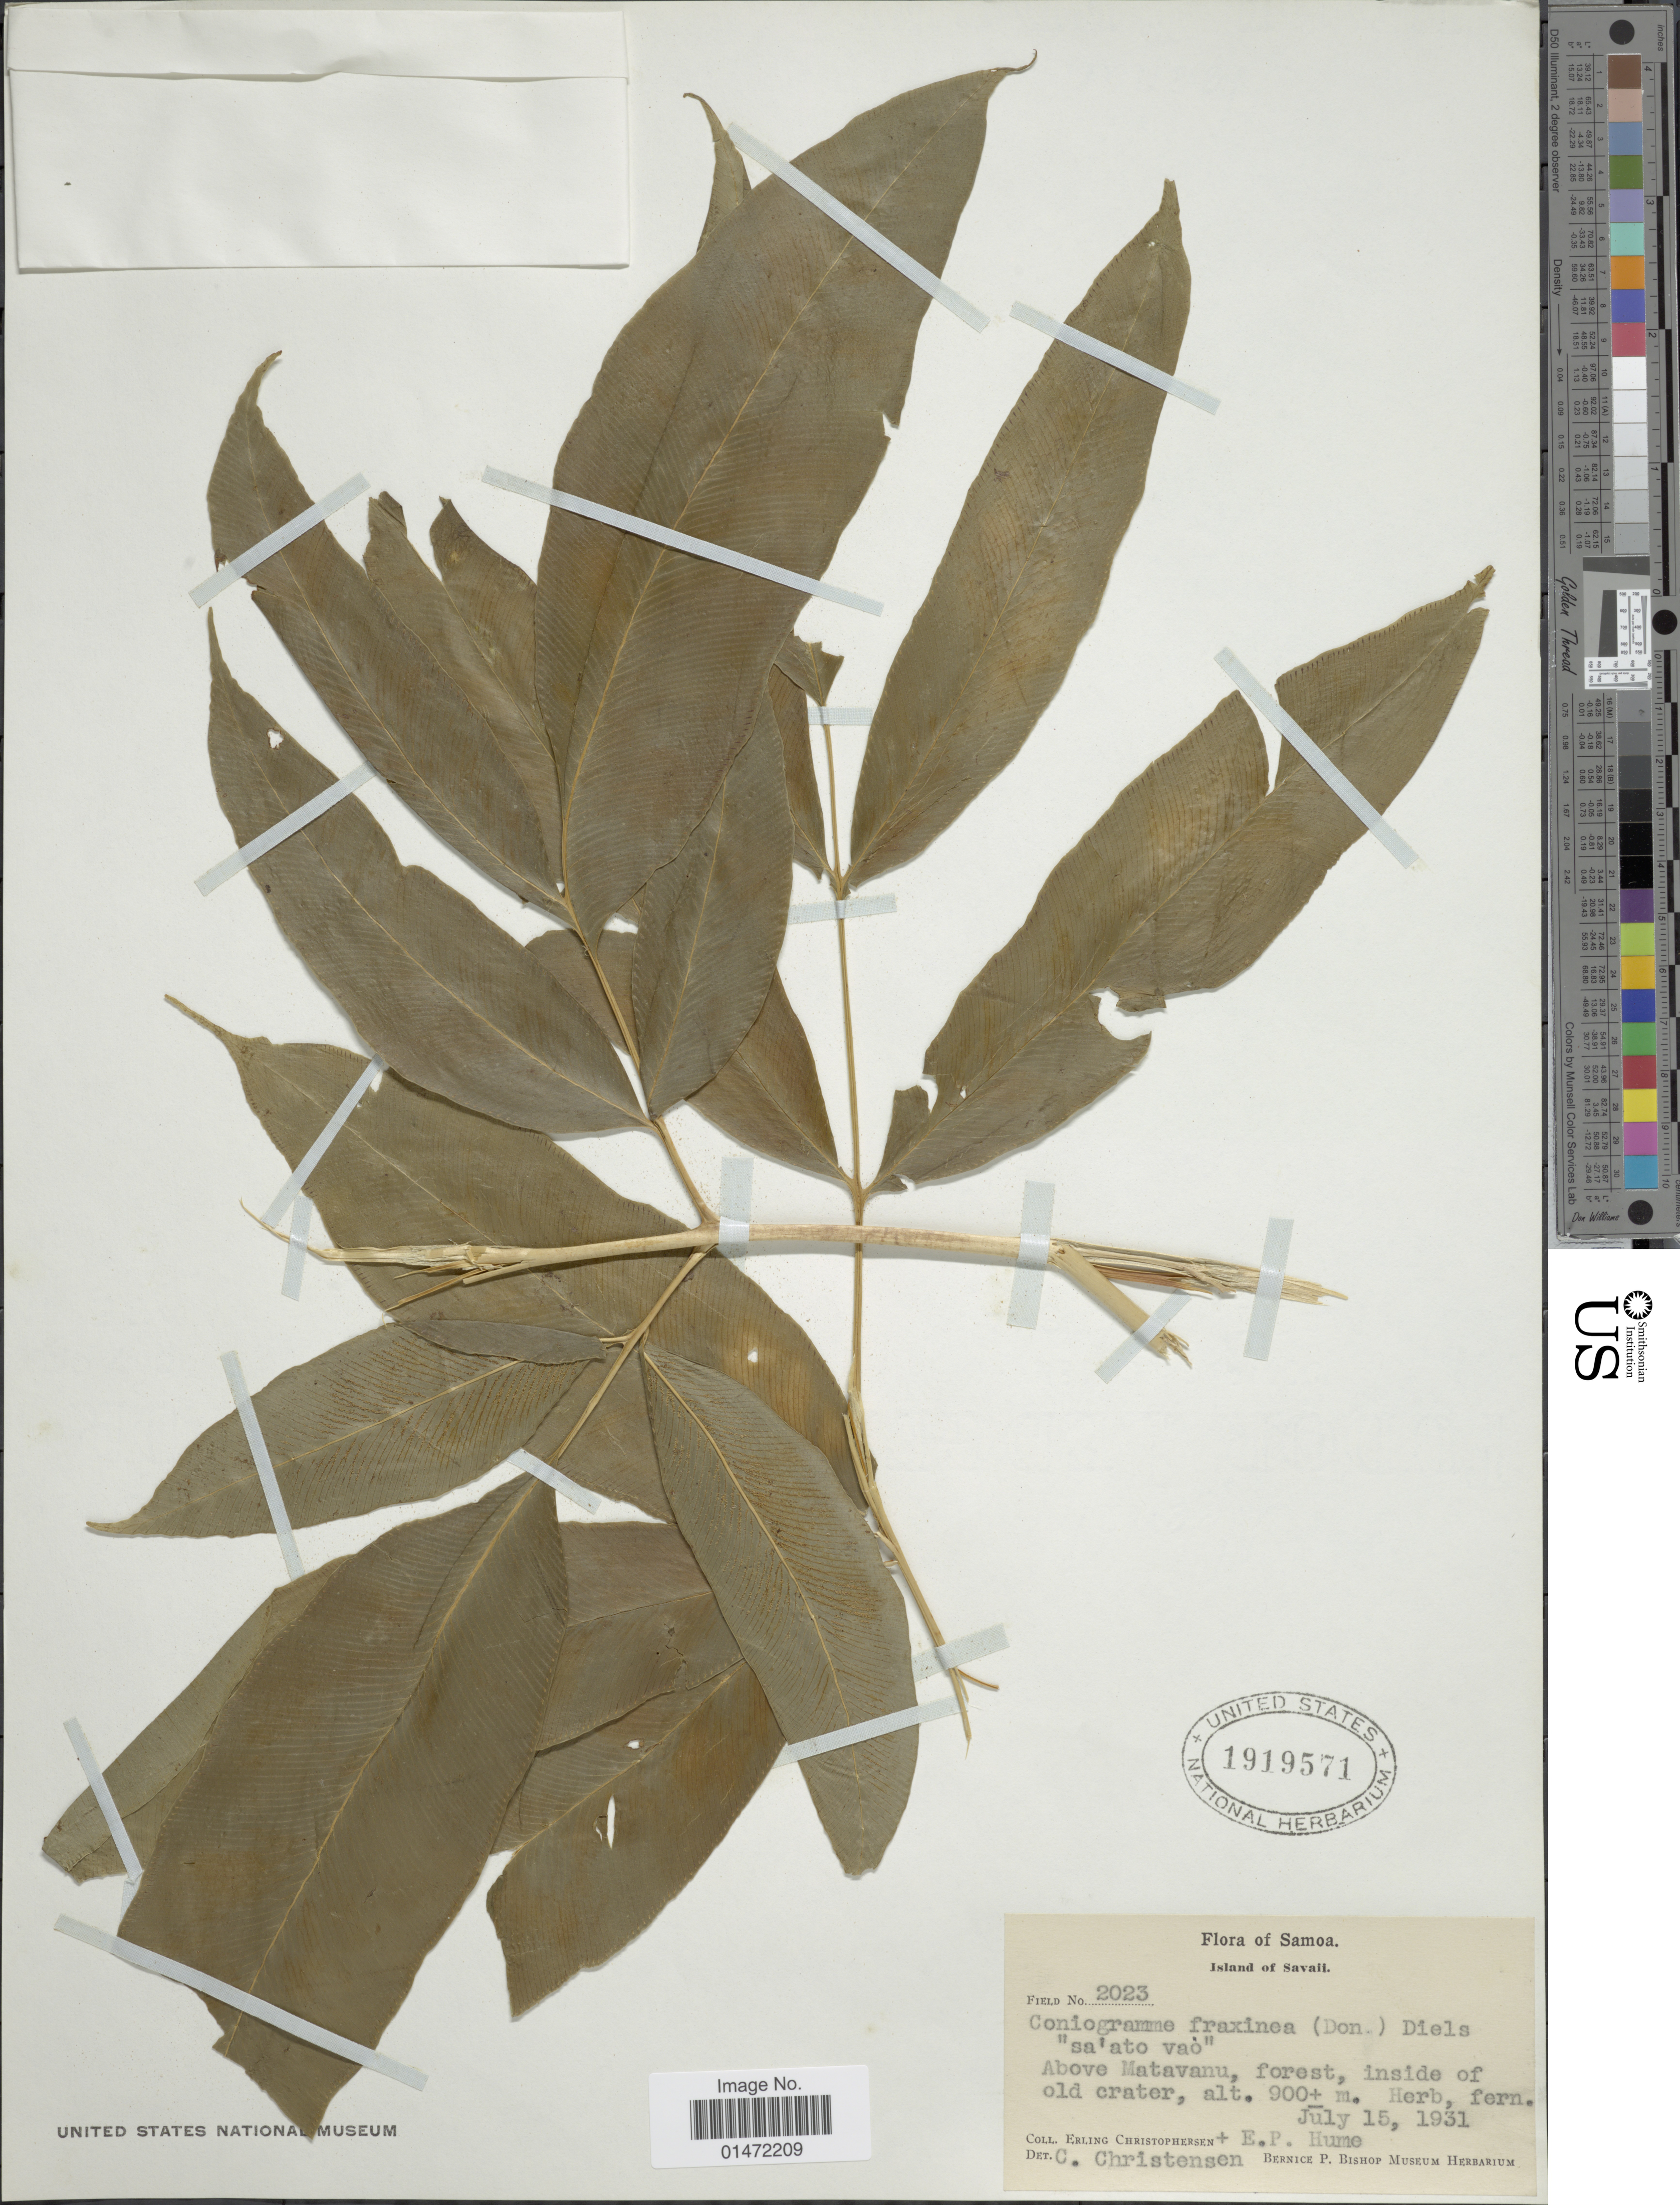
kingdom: Plantae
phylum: Tracheophyta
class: Polypodiopsida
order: Polypodiales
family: Pteridaceae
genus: Coniogramme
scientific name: Coniogramme fraxinea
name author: (D. Don) Diels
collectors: E. Christophersen & E. P. Hume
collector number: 2023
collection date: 1931-07-15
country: Samoa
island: Savai'i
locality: Island of Savaii. Above Matavanu, forest, inside of old crater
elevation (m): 900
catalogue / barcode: US 1919571